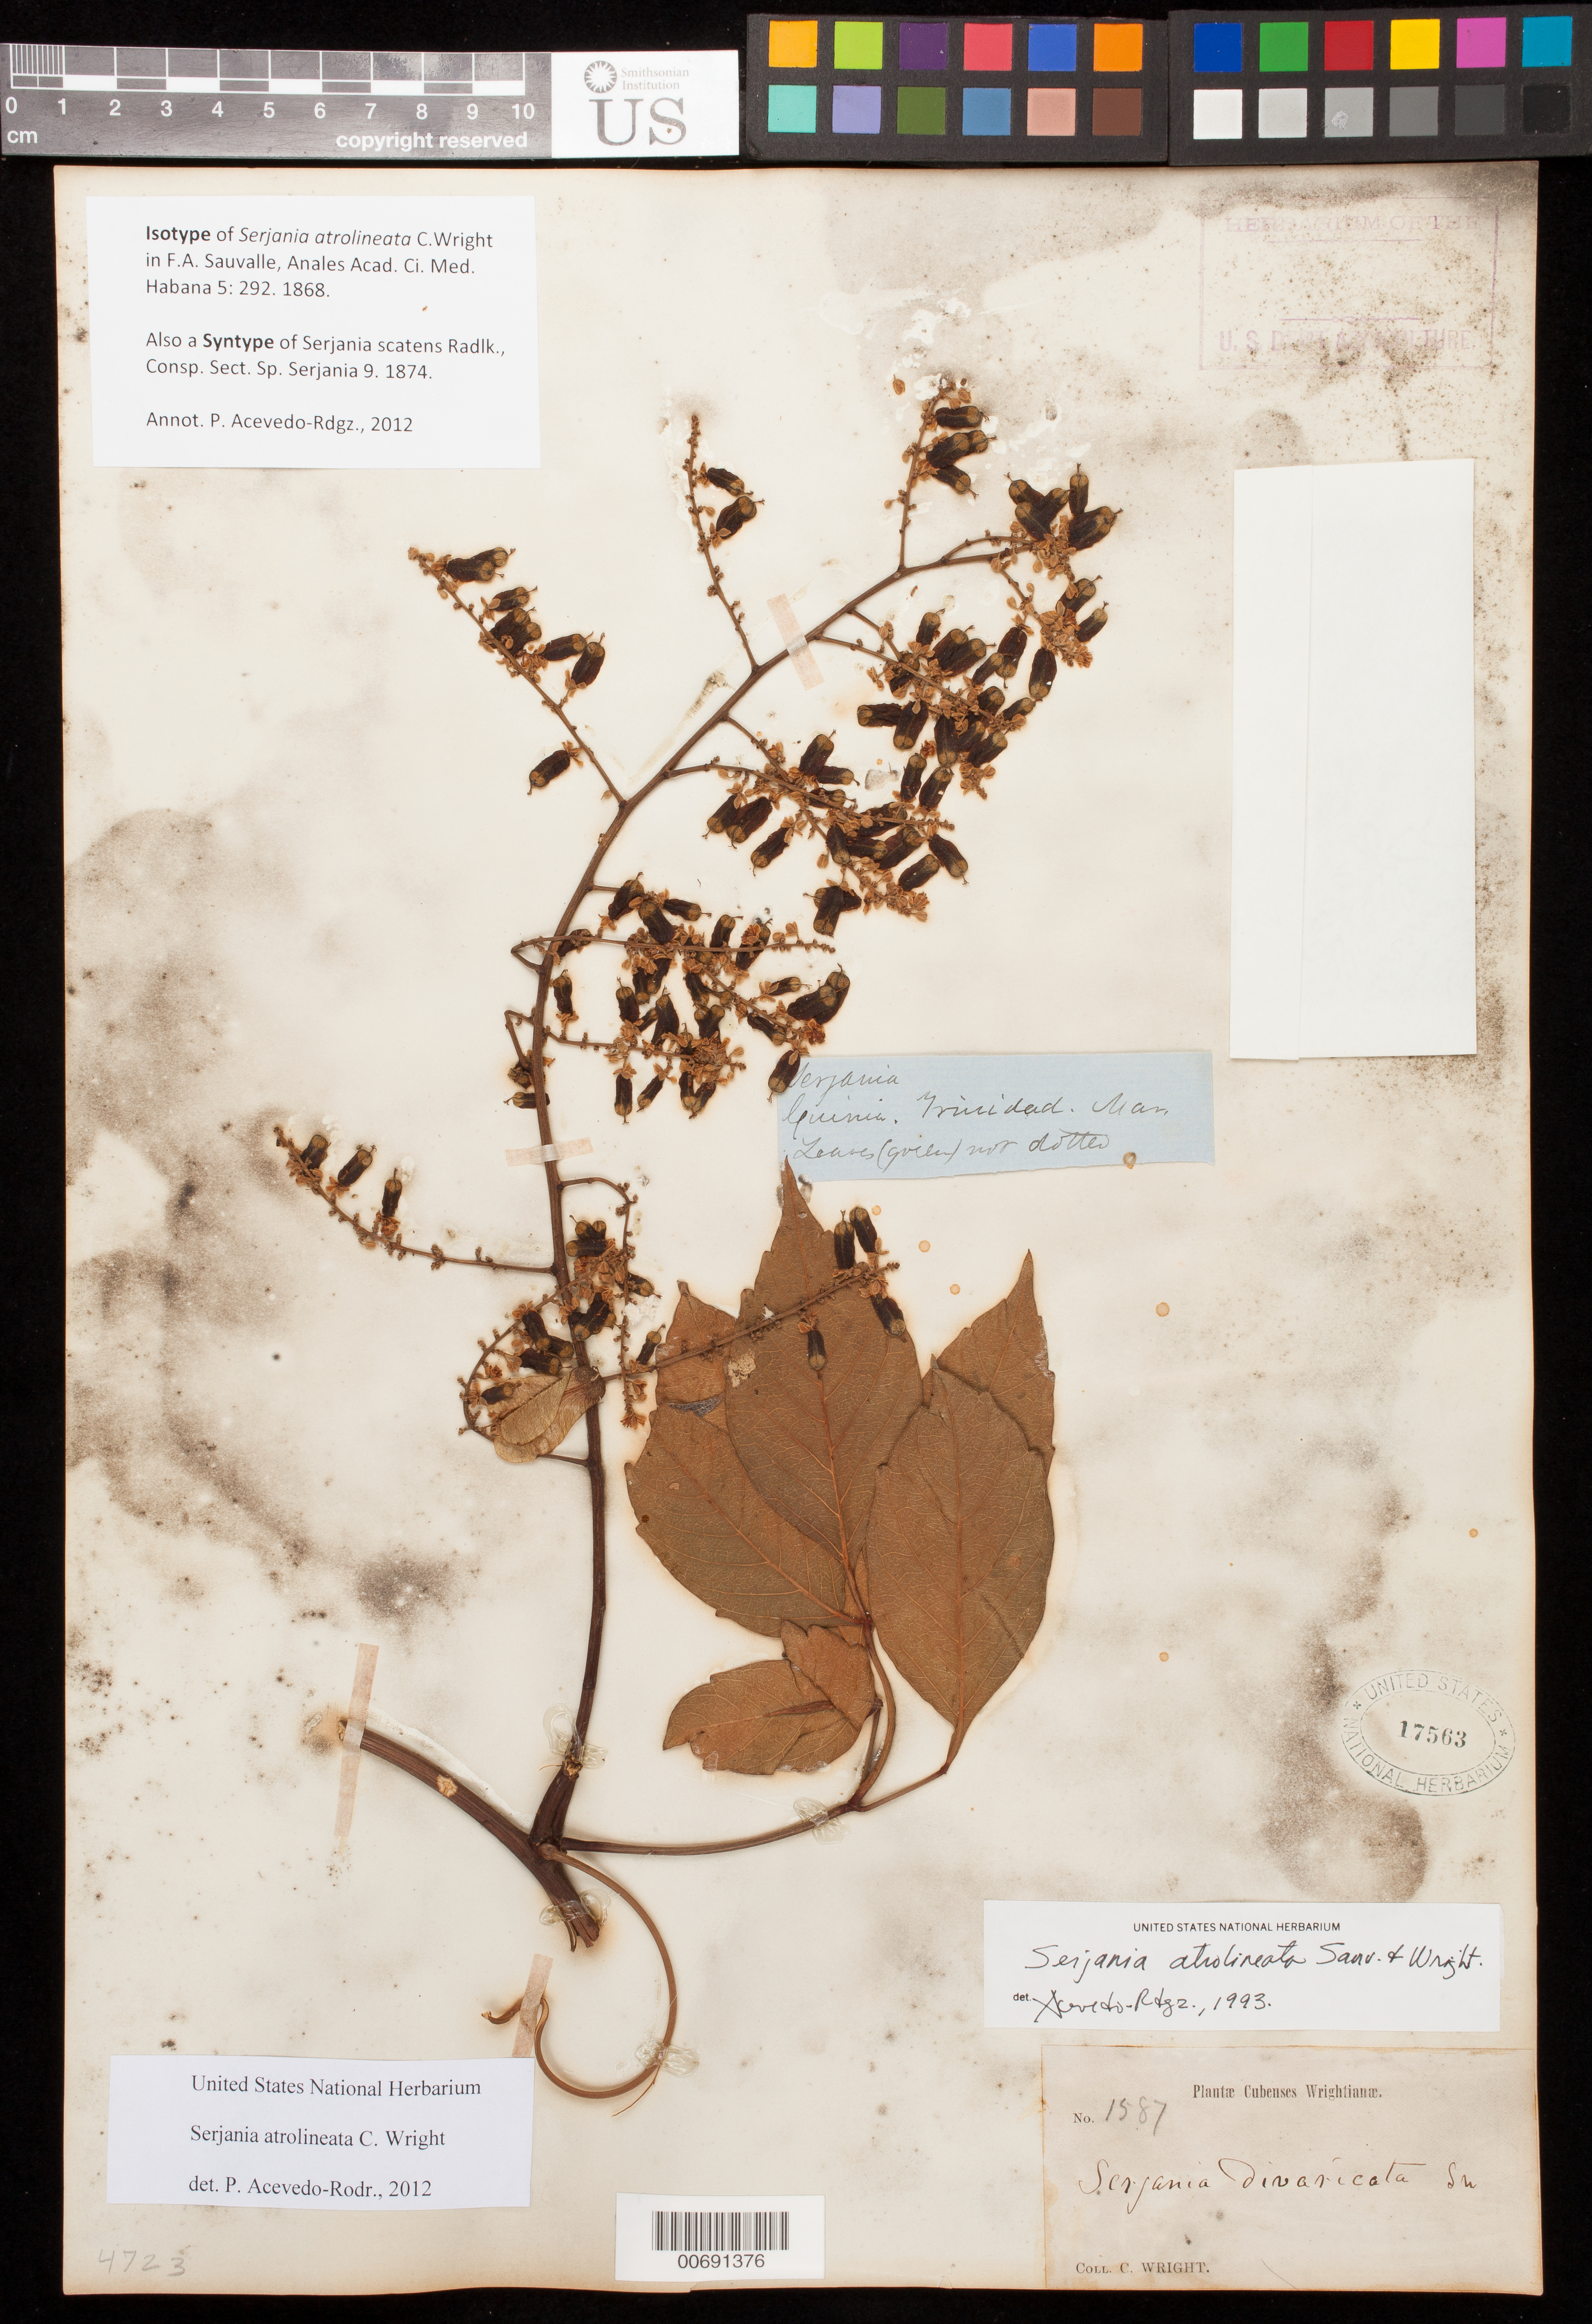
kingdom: Plantae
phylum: Tracheophyta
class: Magnoliopsida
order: Sapindales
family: Sapindaceae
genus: Serjania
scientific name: Serjania atrolineata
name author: C. Wright in Sauvalle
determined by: Acevedo-Rodríguez, P., (BOT), Smithsonian Institution - National Museum of Natural History (UNITED STATES)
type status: Isotype; Syntype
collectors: C. Wright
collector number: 1587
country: Cuba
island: Greater Antilles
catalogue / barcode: US 17563